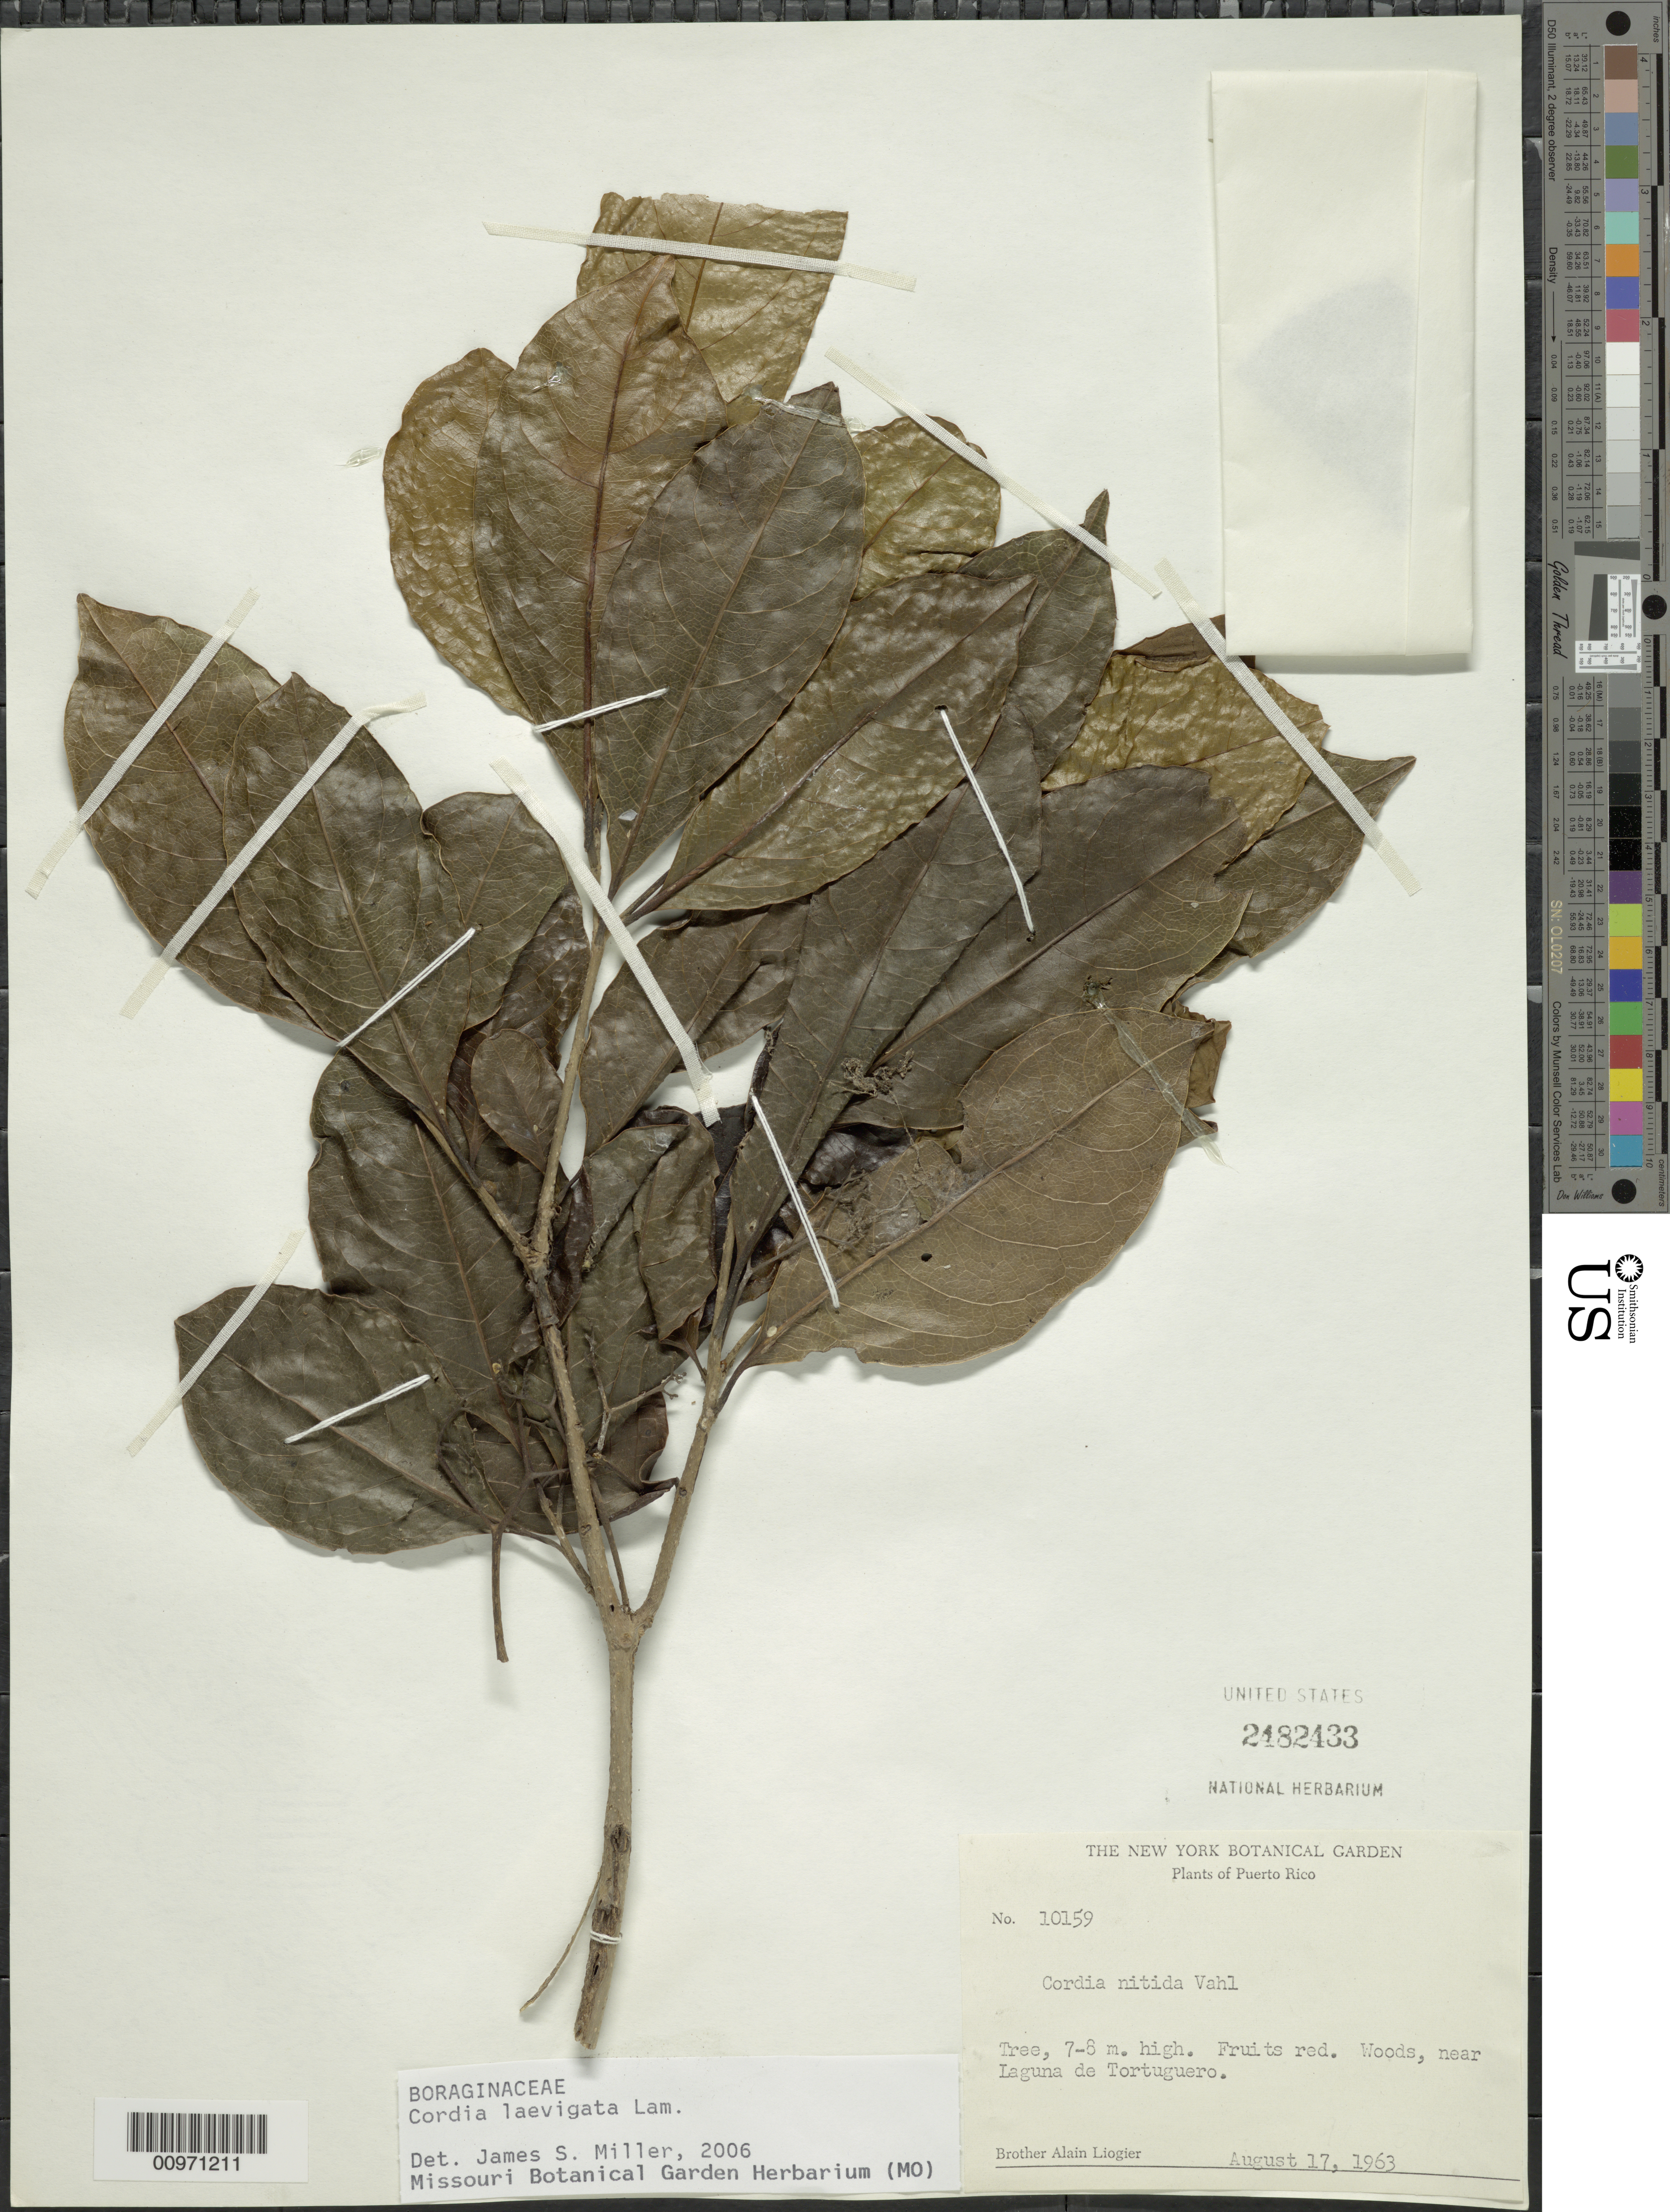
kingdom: Plantae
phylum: Tracheophyta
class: Magnoliopsida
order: Boraginales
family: Cordiaceae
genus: Cordia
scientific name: Cordia laevigata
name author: Lam.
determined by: Miller, James S., (MO), Missouri Botanical Garden (UNITED STATES)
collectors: A. H. Liogier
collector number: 10159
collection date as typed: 17 Aug 1963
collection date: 1963-08-17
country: Puerto Rico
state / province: Manatí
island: Puerto Rico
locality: Laguna de Tortuguero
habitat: Woods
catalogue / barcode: US 2482433